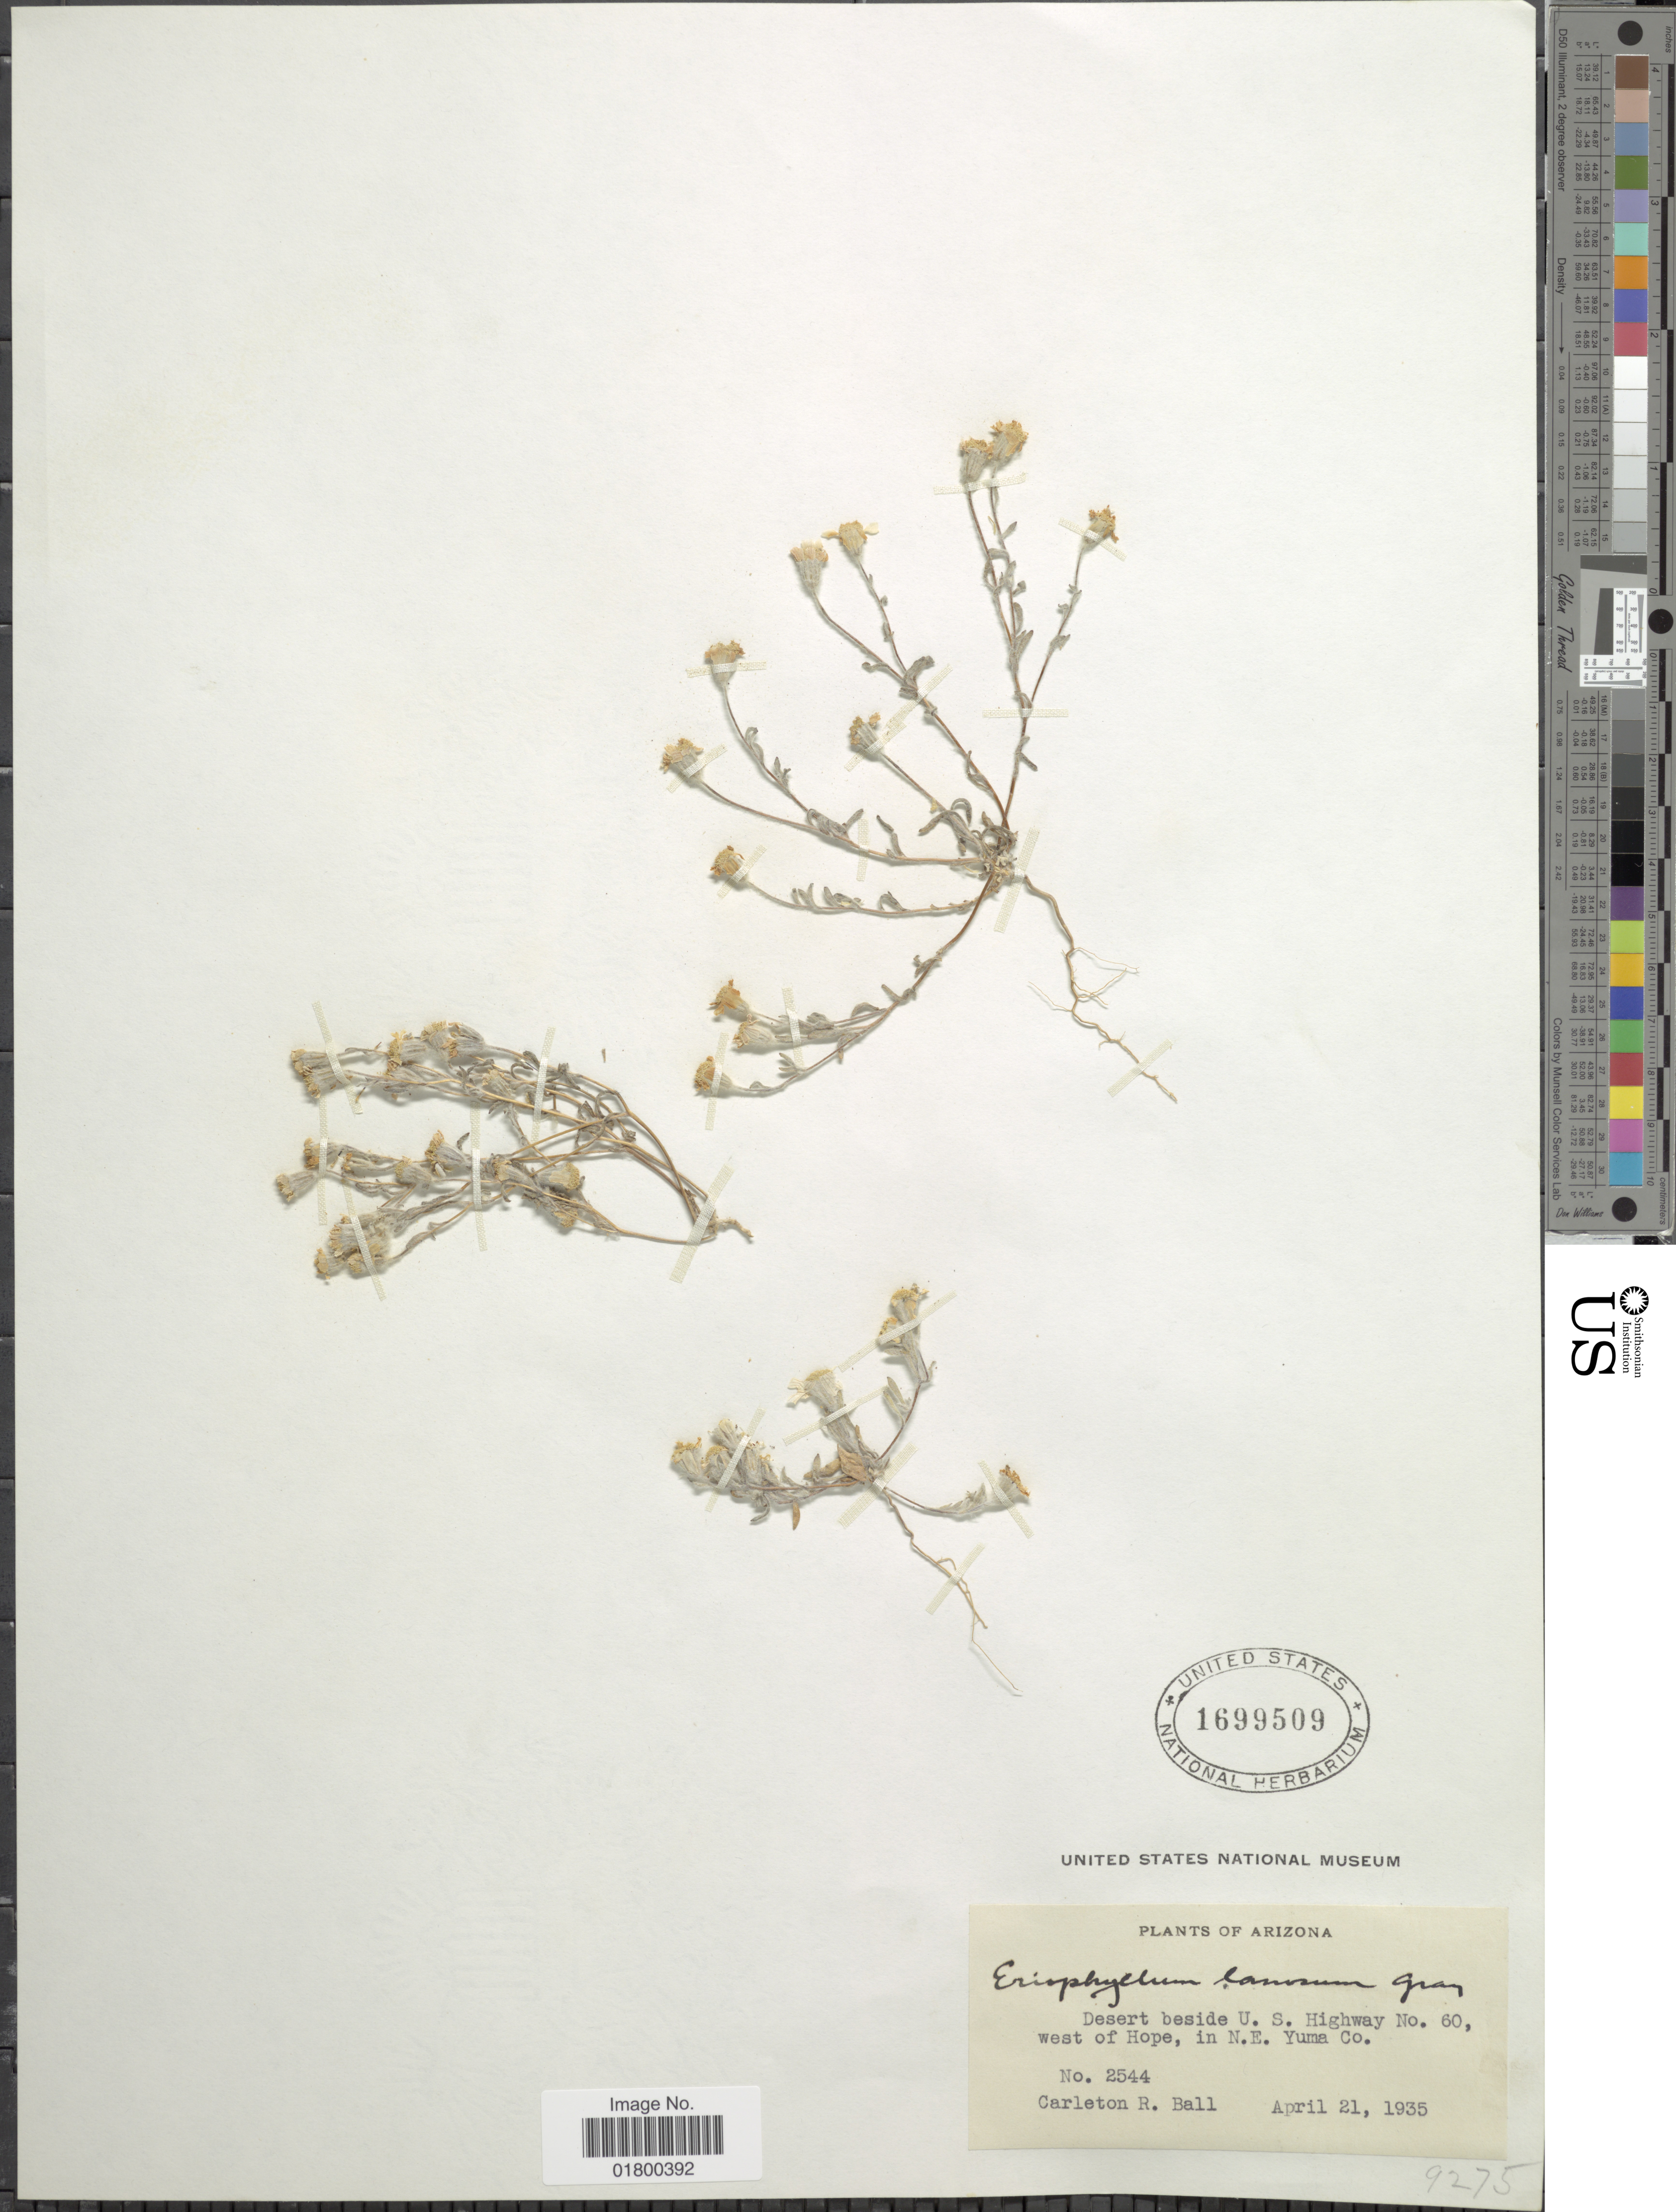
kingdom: Plantae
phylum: Tracheophyta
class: Magnoliopsida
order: Asterales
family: Asteraceae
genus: Eriophyllum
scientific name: Eriophyllum lanosum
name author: (A. Gray) A. Gray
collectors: C. R. Ball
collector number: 2544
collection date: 1935-04-21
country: United States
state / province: Arizona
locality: Desert beside U. S. Highway No. 60 west of Hope, in N. E. Yuma Co.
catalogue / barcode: US 1699509